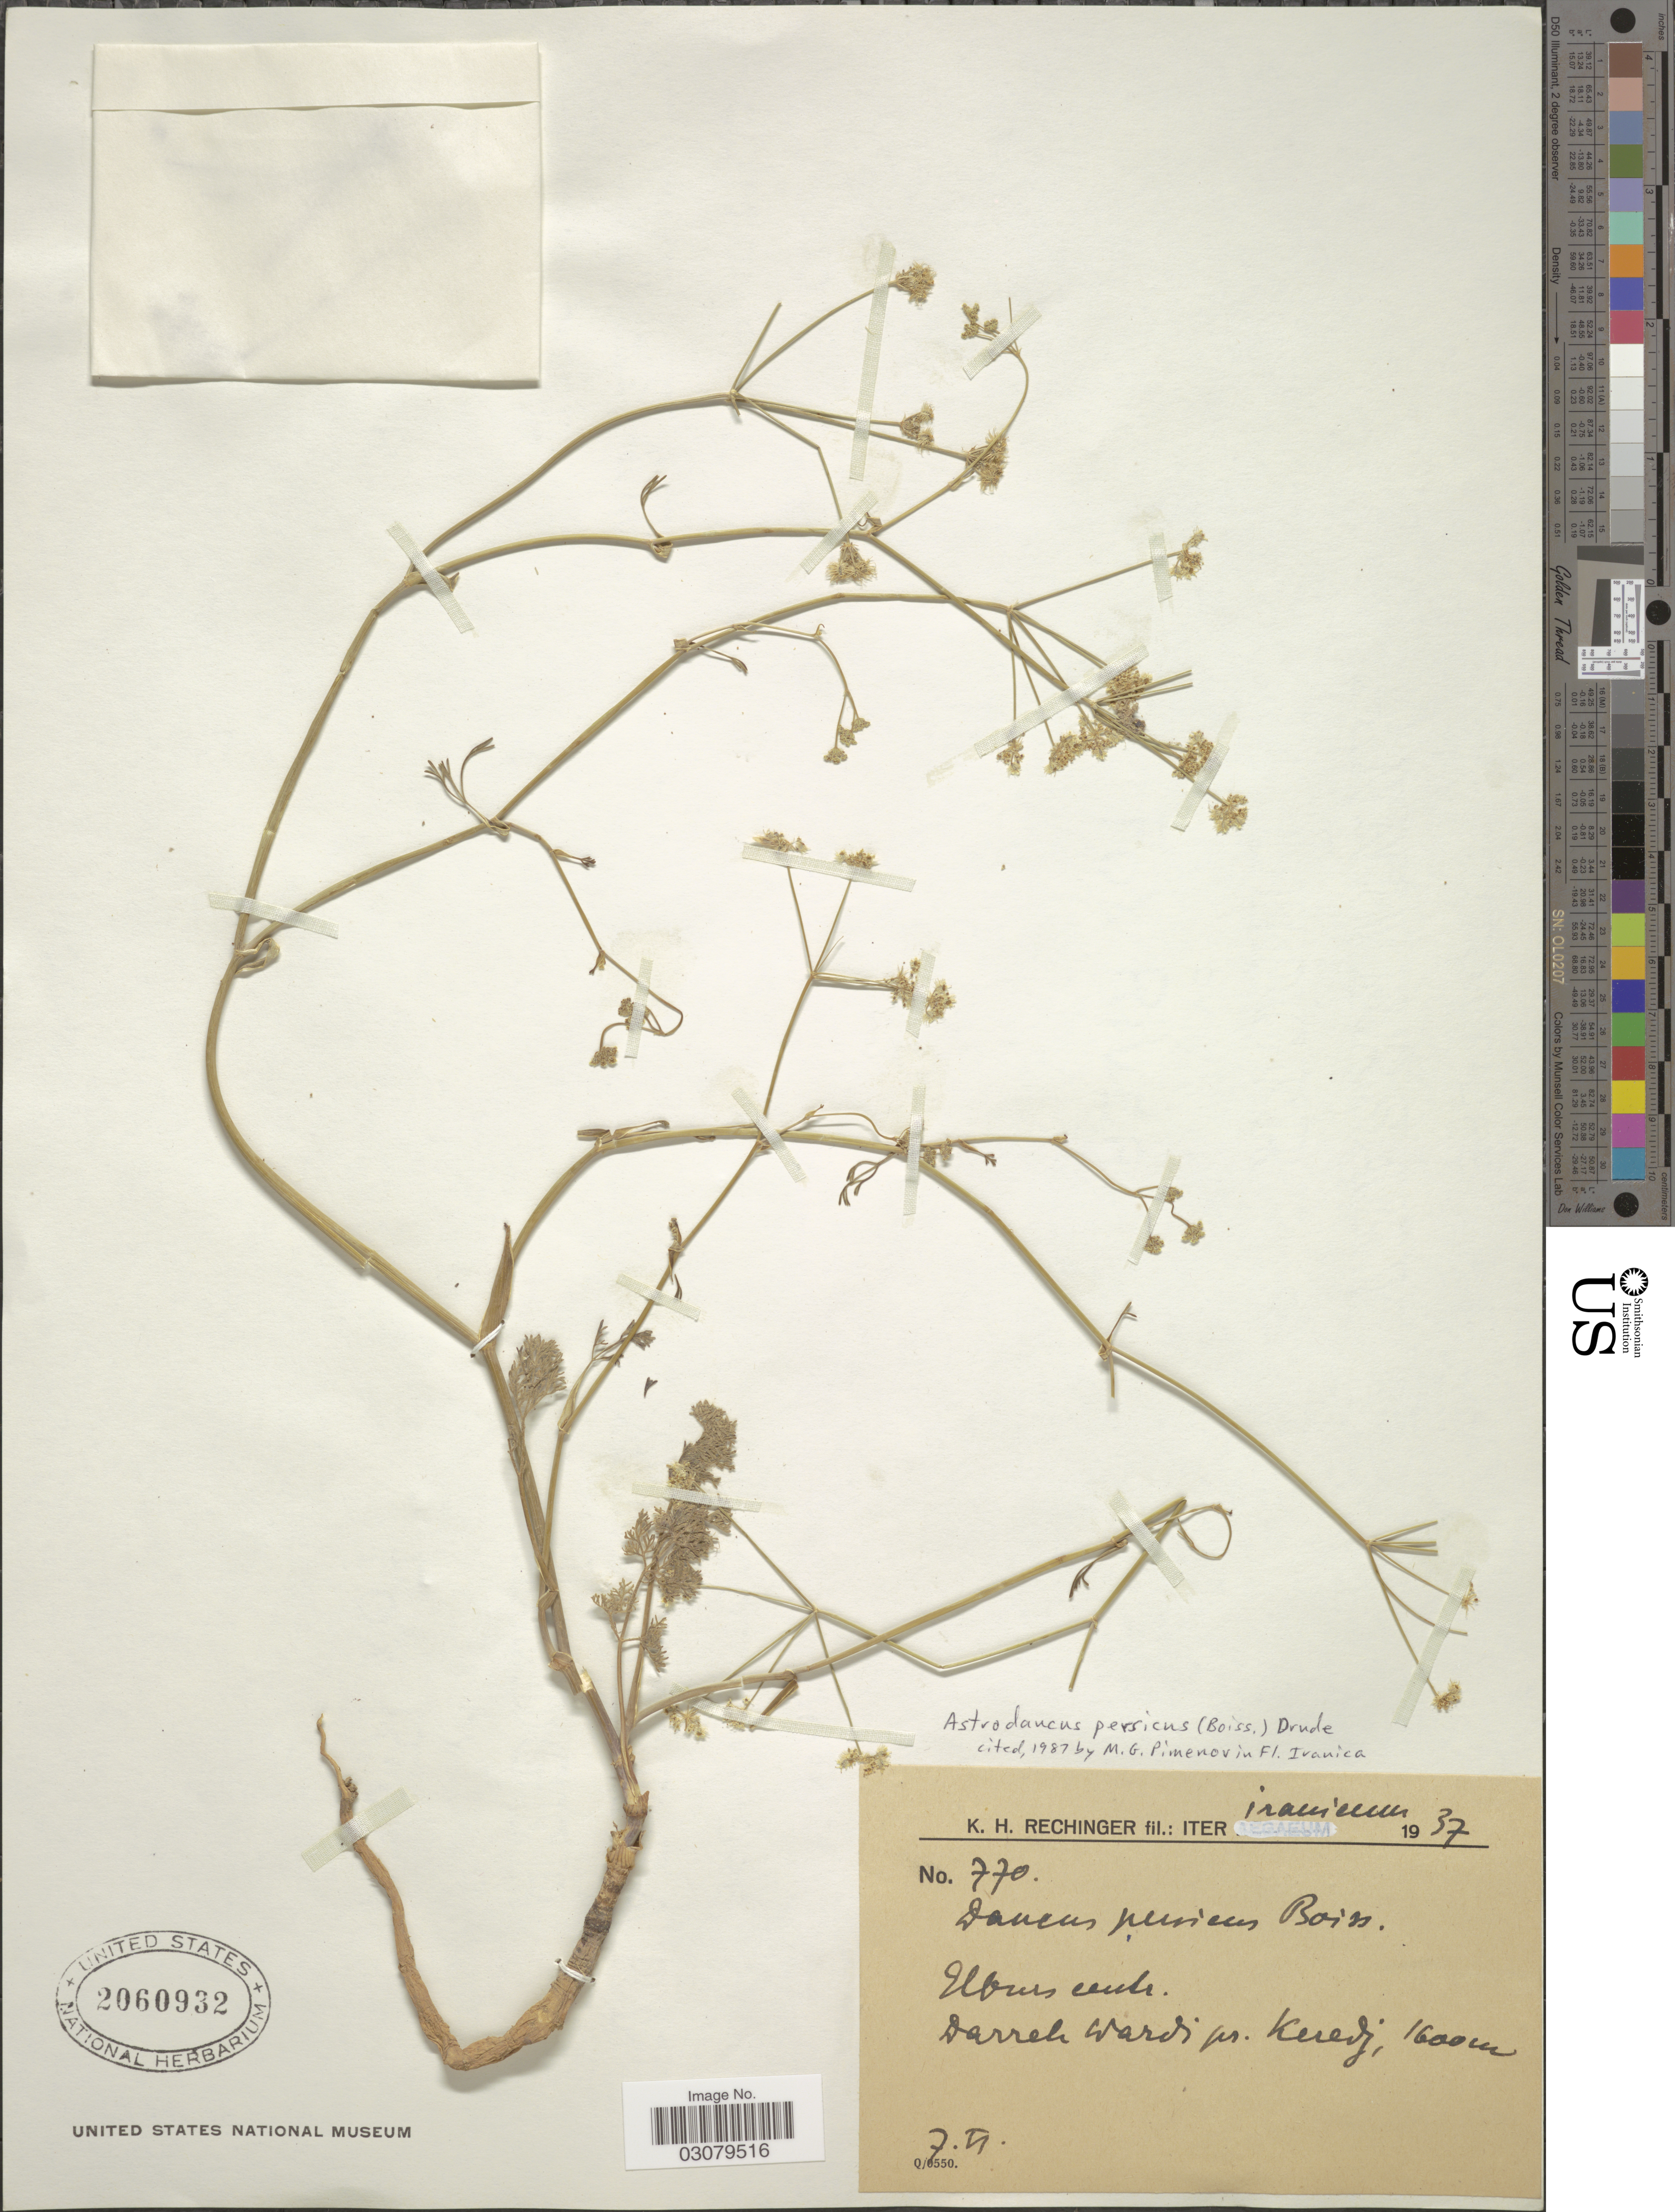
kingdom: Plantae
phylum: Tracheophyta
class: Magnoliopsida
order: Apiales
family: Apiaceae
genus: Astrodaucus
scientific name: Astrodaucus persicus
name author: (Boiss.) Drude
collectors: K. H. Rechinger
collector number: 770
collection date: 1937-06-07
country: Iran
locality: Elburs centr. Darreh Wardi pr. Keredj.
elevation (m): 1600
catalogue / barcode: US 2060932